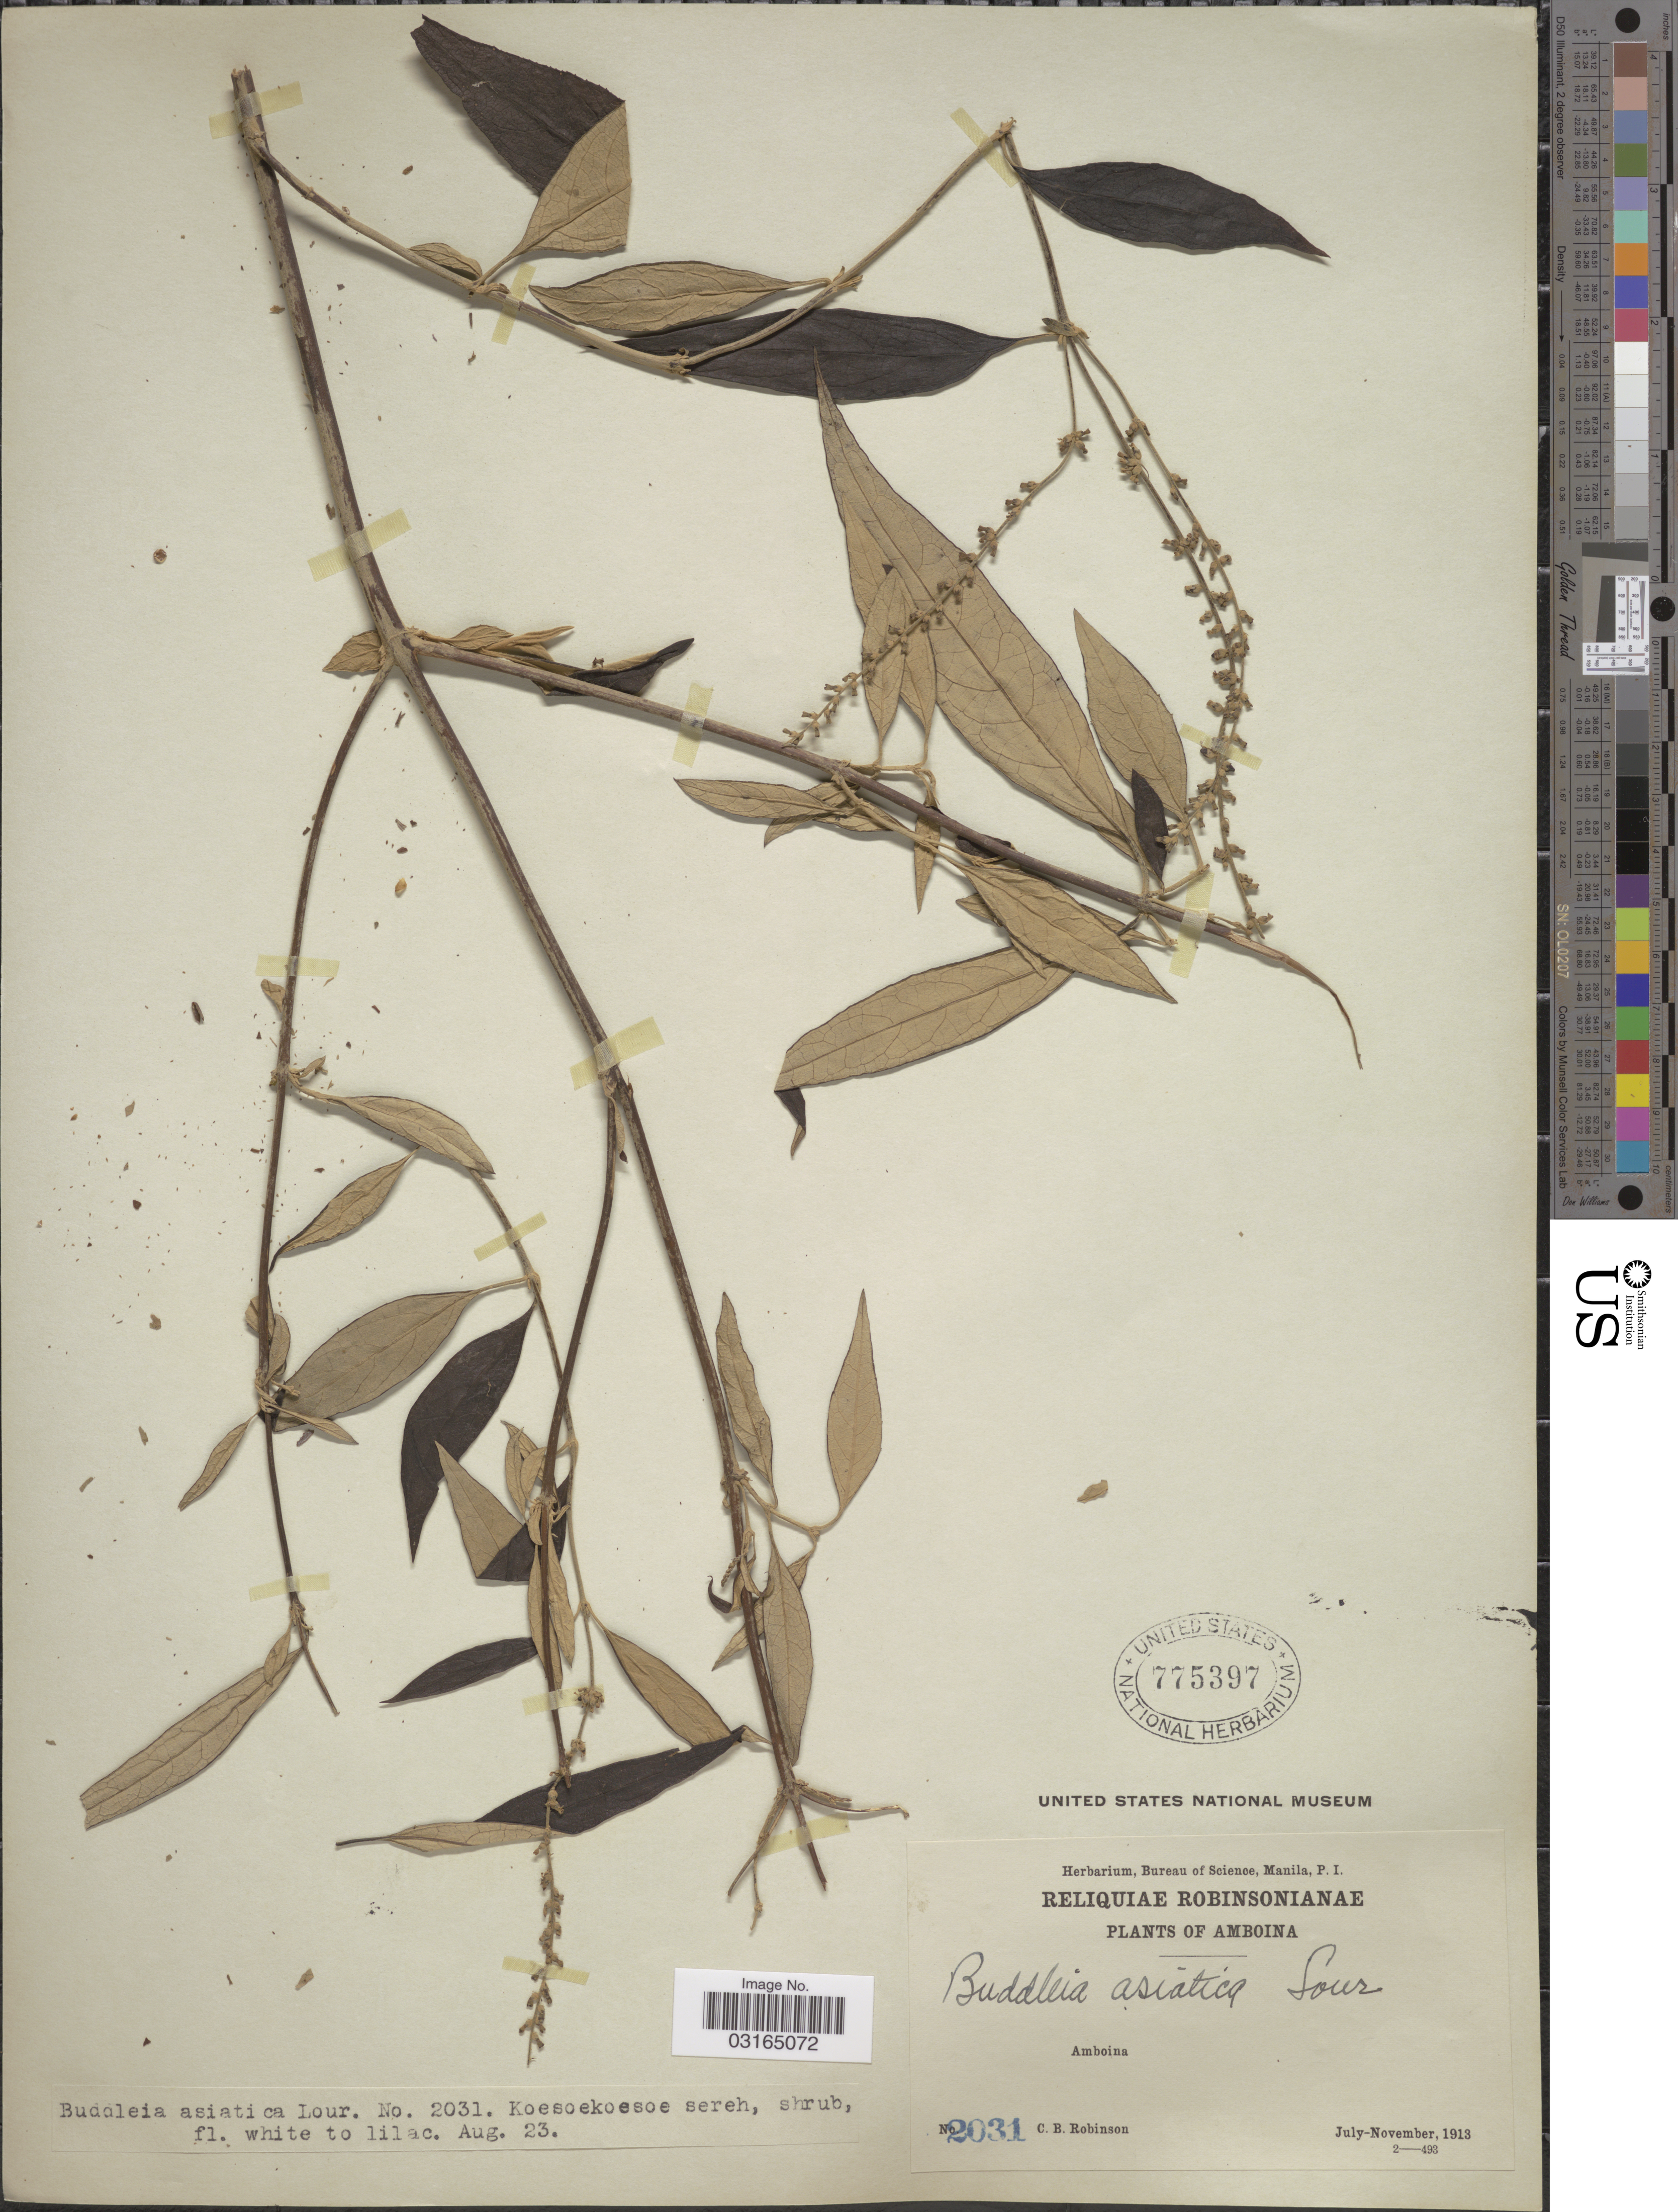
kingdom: Plantae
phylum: Tracheophyta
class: Magnoliopsida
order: Lamiales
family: Scrophulariaceae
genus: Buddleja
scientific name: Buddleja asiatica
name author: Lour.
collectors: C. Robinson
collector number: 2031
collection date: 1913-08-23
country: Indonesia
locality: Amboina. Koesoekoesoe sereh.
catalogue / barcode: US 775397